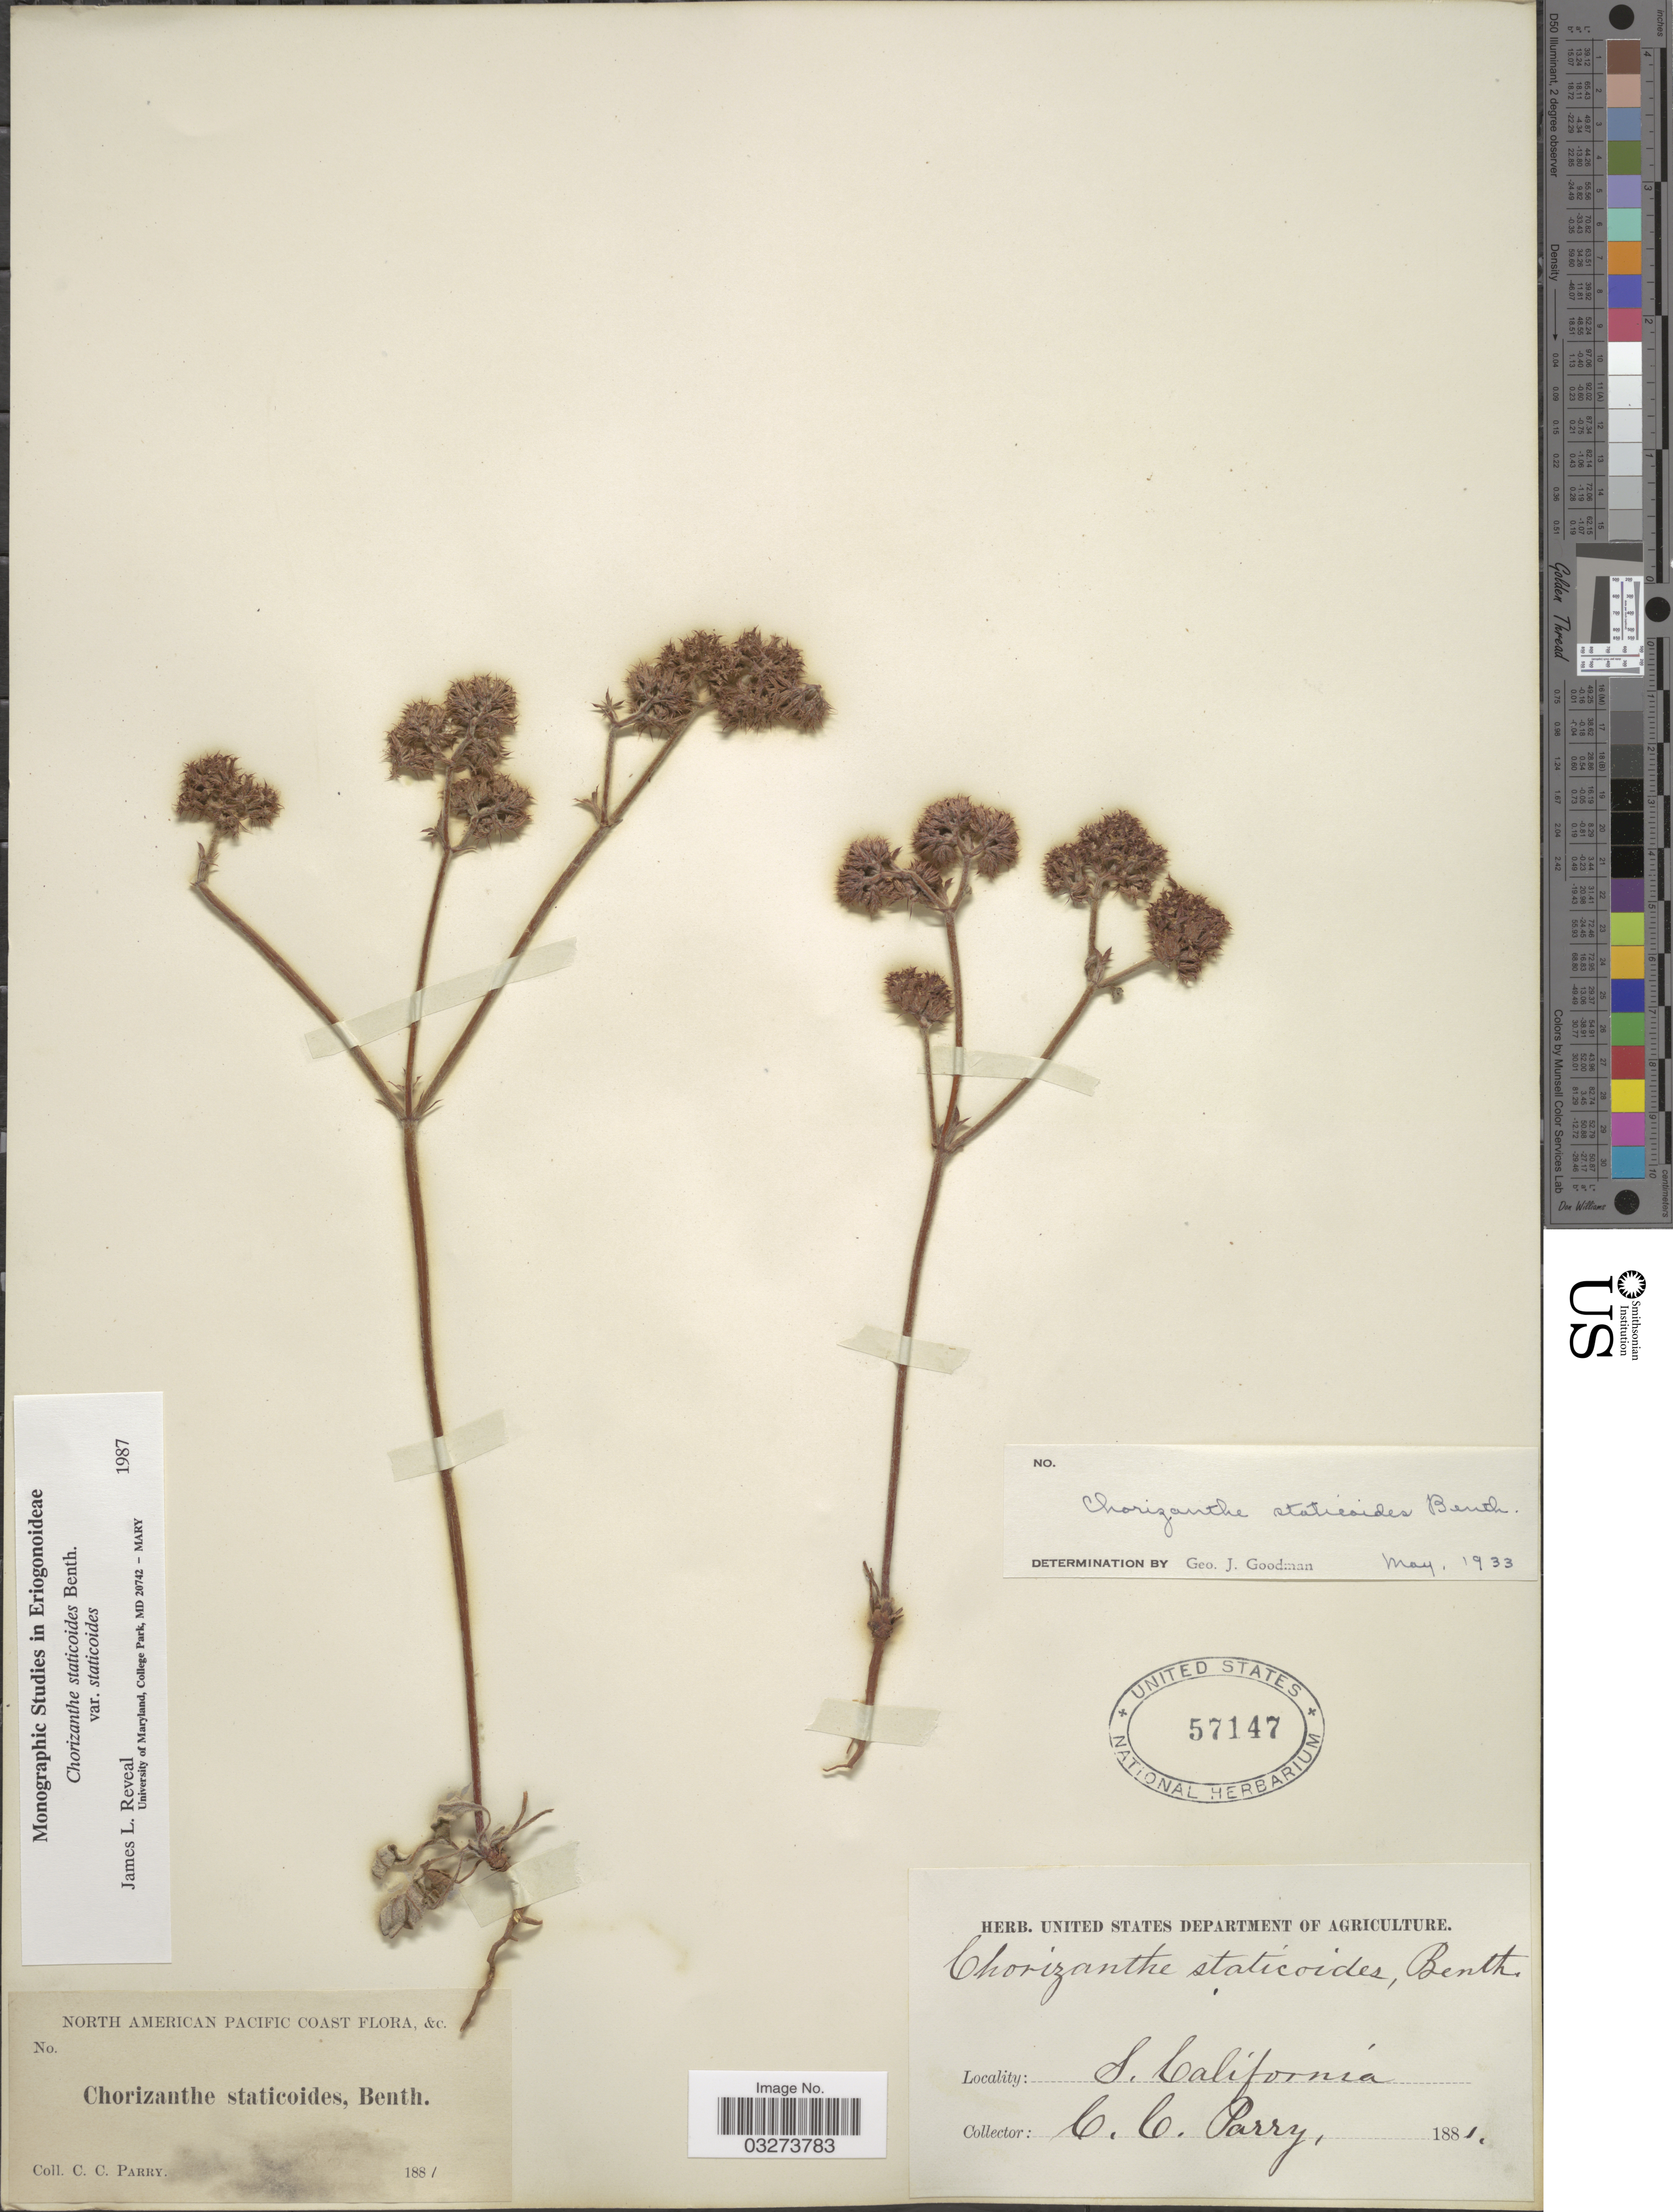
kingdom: Plantae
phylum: Tracheophyta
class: Magnoliopsida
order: Caryophyllales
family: Polygonaceae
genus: Chorizanthe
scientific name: Chorizanthe staticoides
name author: Benth.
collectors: C. C. Parry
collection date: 1881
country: United States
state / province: California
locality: North American Pacific Coast, &c., S. California.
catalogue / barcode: US 57147